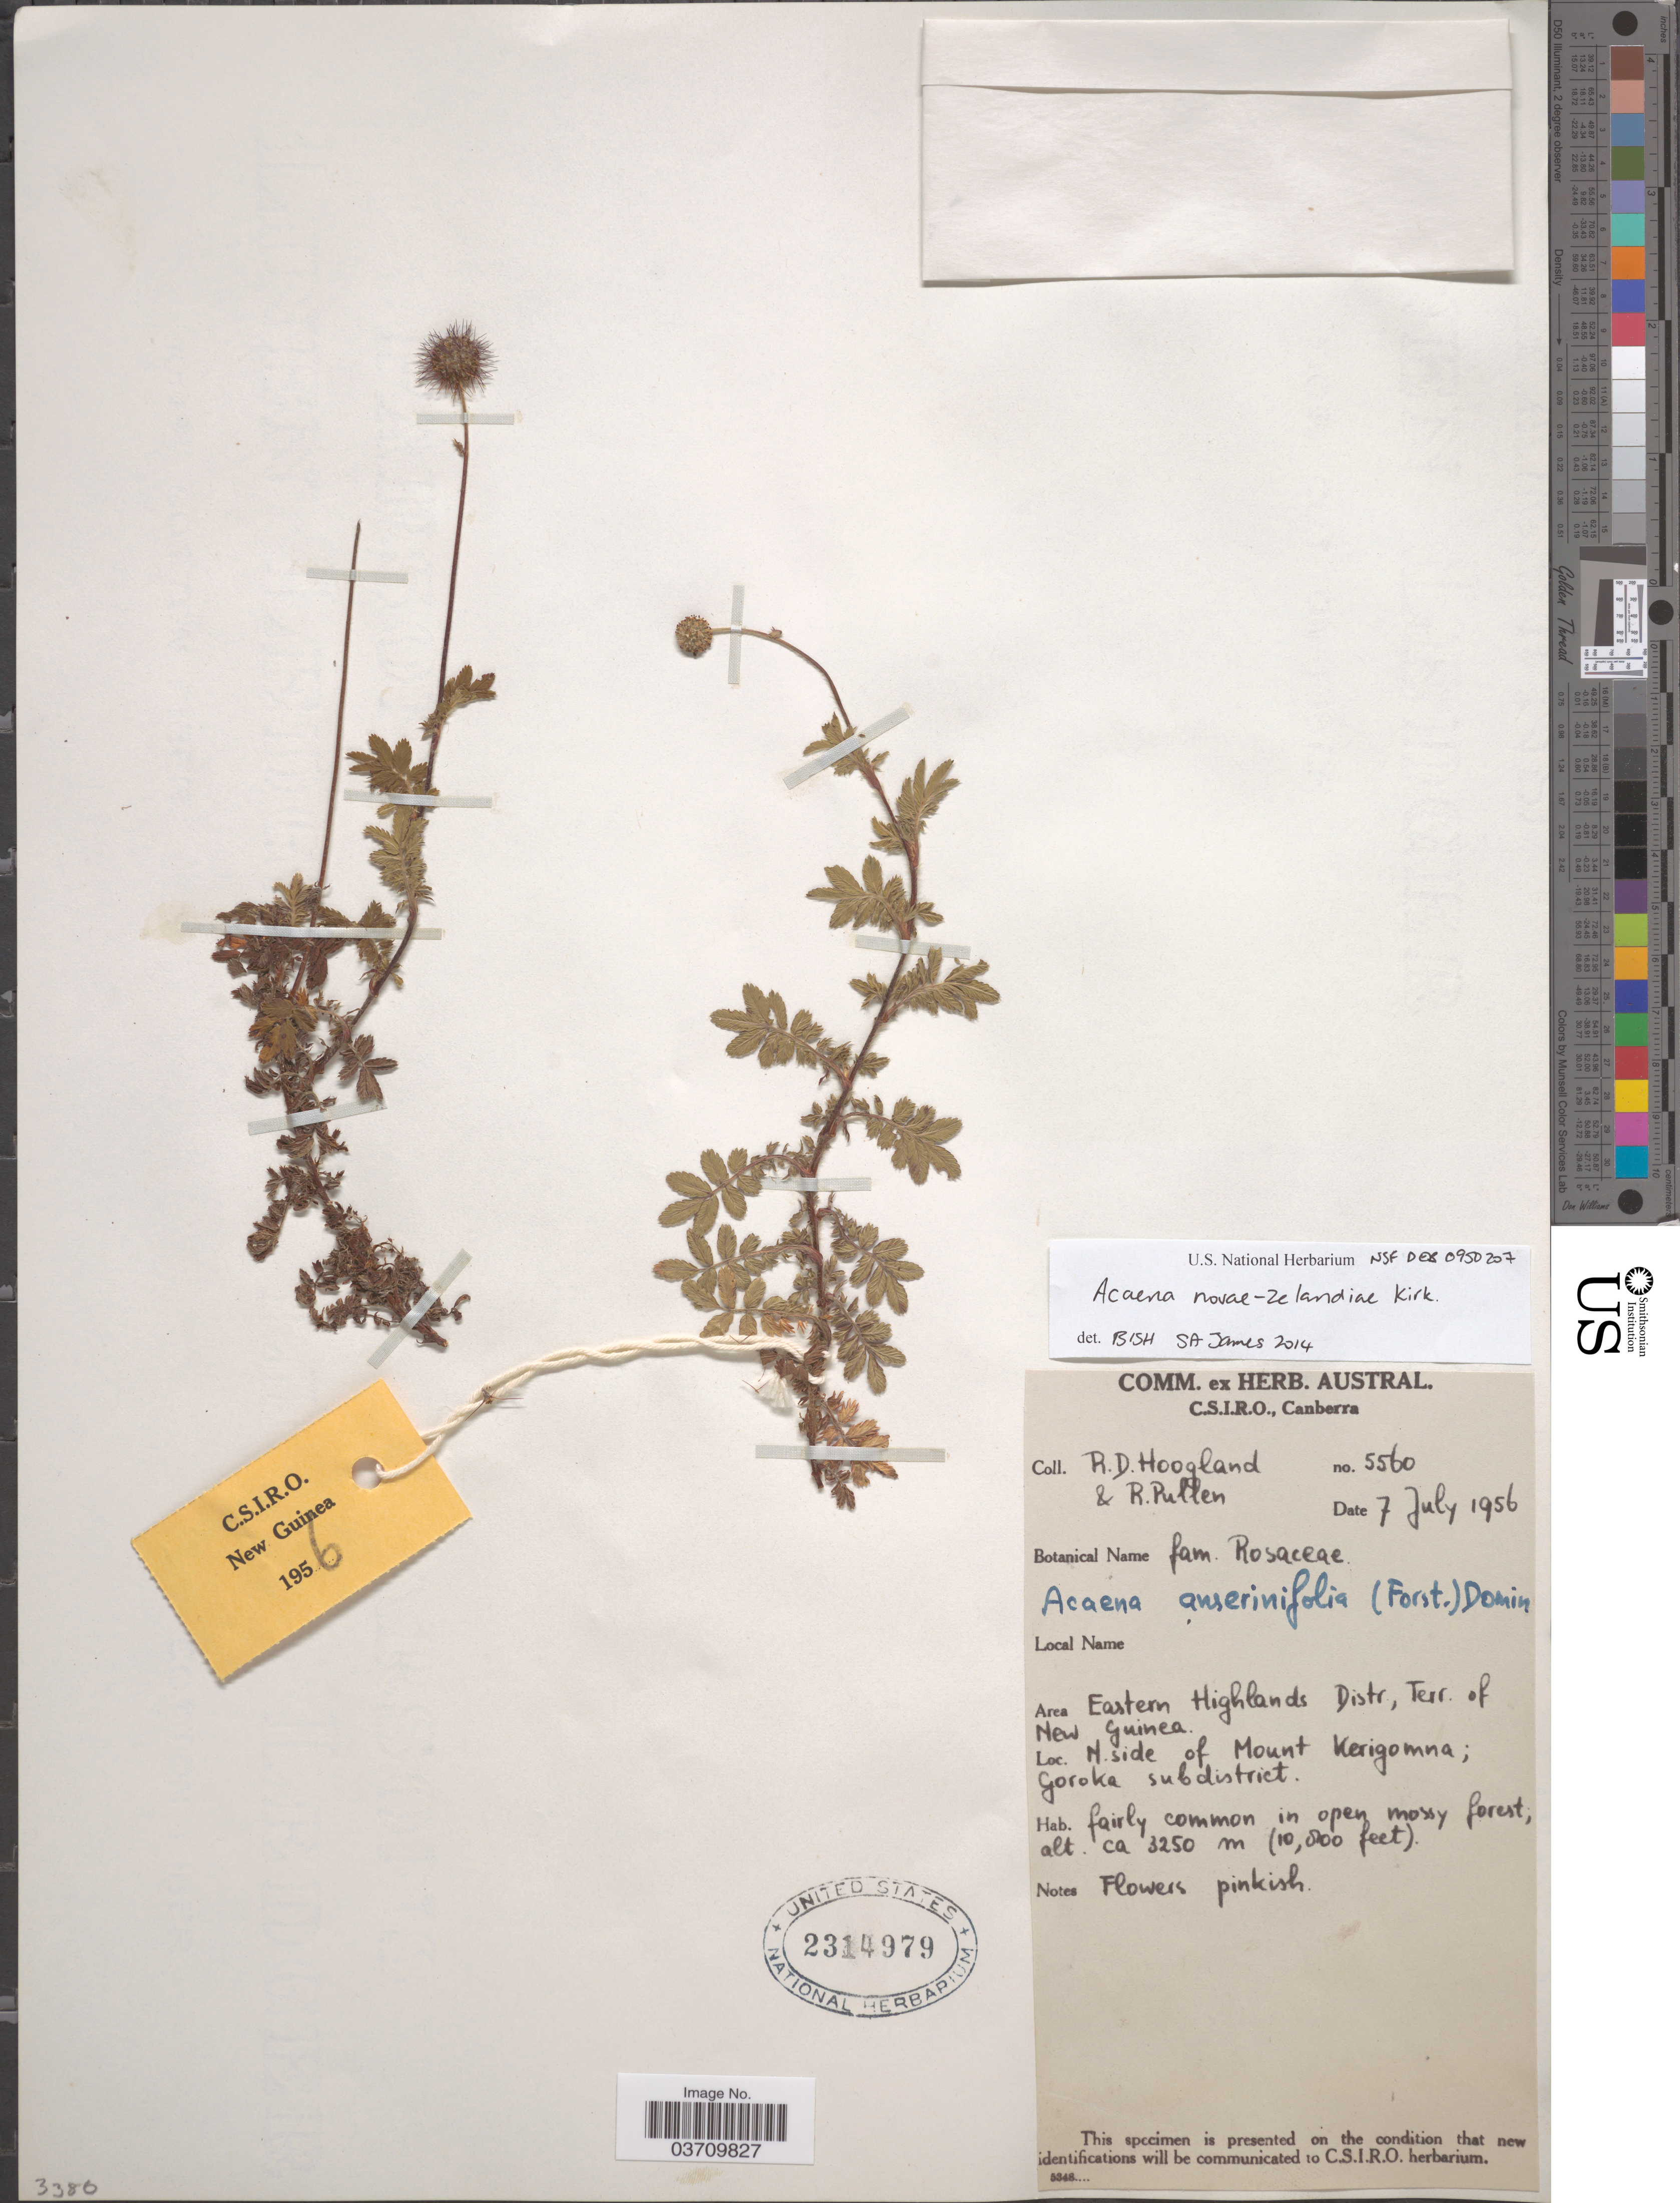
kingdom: Plantae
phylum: Tracheophyta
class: Magnoliopsida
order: Rosales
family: Rosaceae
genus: Acaena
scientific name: Acaena novae-zelandiae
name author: Kirk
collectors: R. D. Hoogland & R. Pullen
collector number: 5560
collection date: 1956-07-07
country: Papua New Guinea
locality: Area Eastern Highlands Distr., Terr. of New Guinea. N. side of Mount Kerigomna; Goroka subdistrict.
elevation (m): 3250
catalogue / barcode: US 2314979